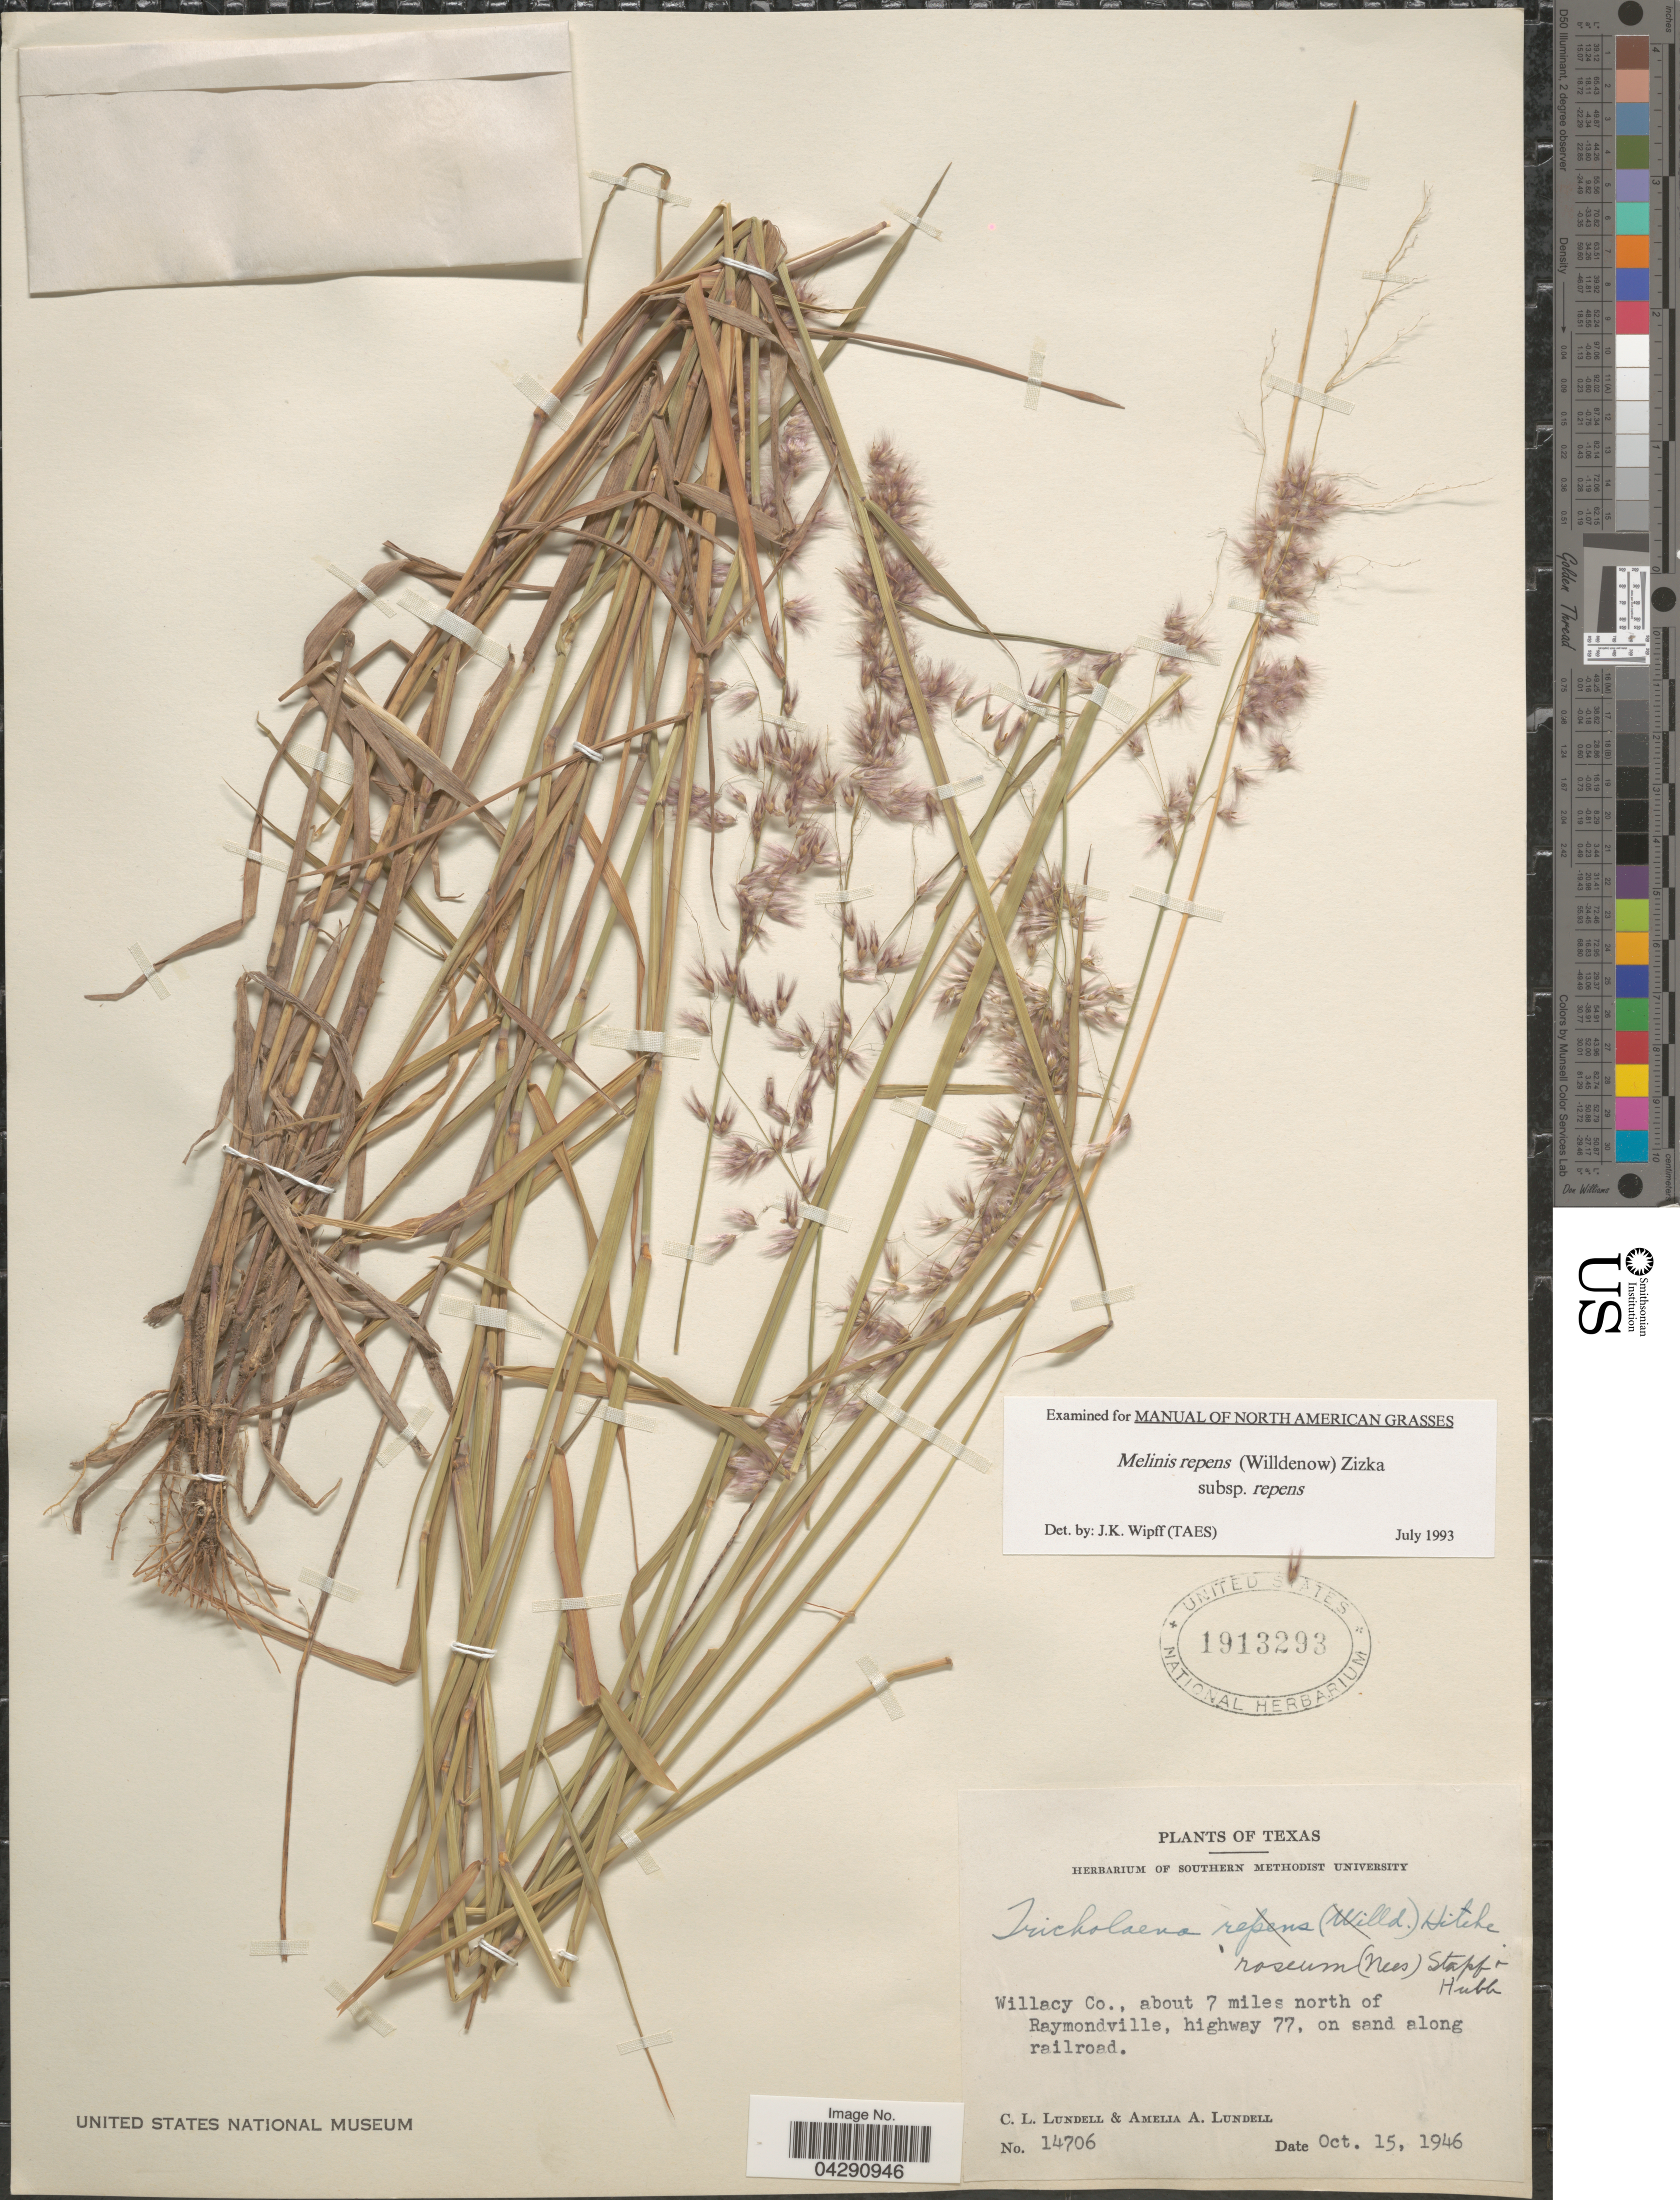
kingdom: Plantae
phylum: Tracheophyta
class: Liliopsida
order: Poales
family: Poaceae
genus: Melinis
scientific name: Melinis repens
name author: (Willd.) Zizka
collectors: C. L. Lundell & A. A. Lundell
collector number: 14706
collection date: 1946-10-15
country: United States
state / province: Texas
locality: Willacy Co., about 7 miles north of Raymondville, highway 77, on sand along railroad.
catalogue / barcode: US 1913293